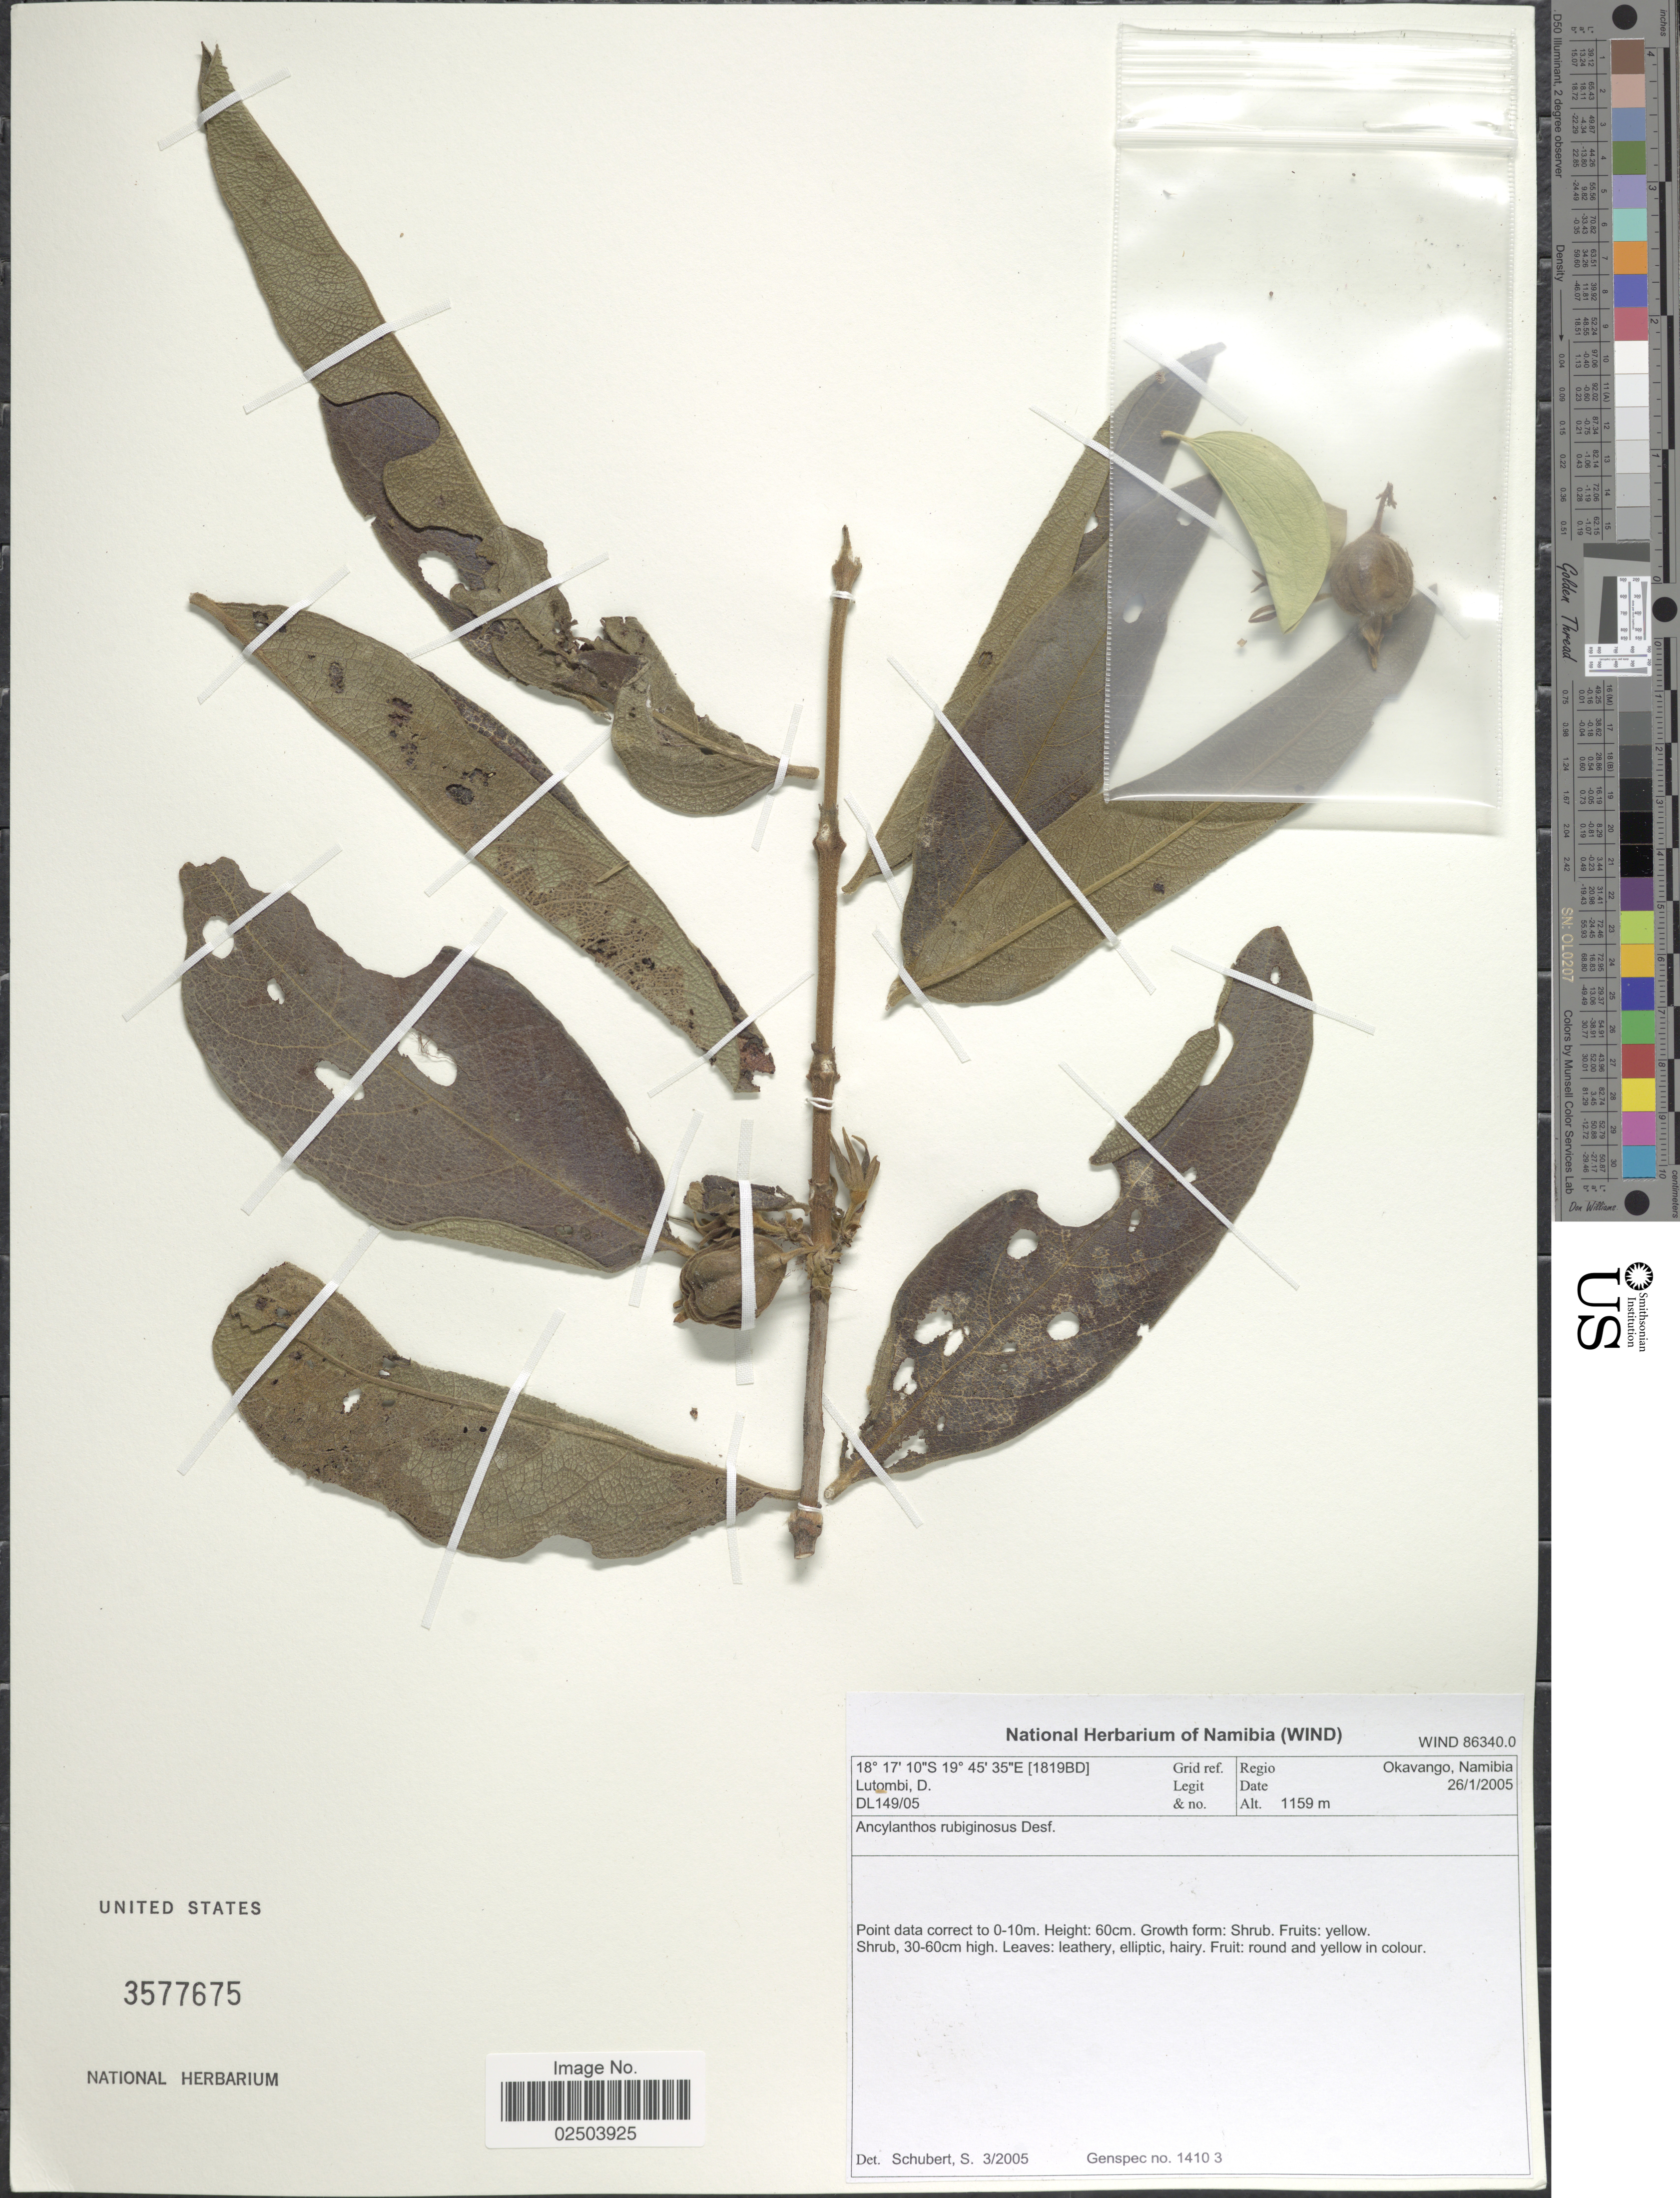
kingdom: Plantae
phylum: Tracheophyta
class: Magnoliopsida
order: Gentianales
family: Rubiaceae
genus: Vangueria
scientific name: Vangueria fulgida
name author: (Welw. ex Hiern) Goyder & N.M.J. Davies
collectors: D. Lutombi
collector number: DL149/05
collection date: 2005-01-26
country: Namibia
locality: Regio Okavango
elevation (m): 1159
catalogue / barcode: US 3577675